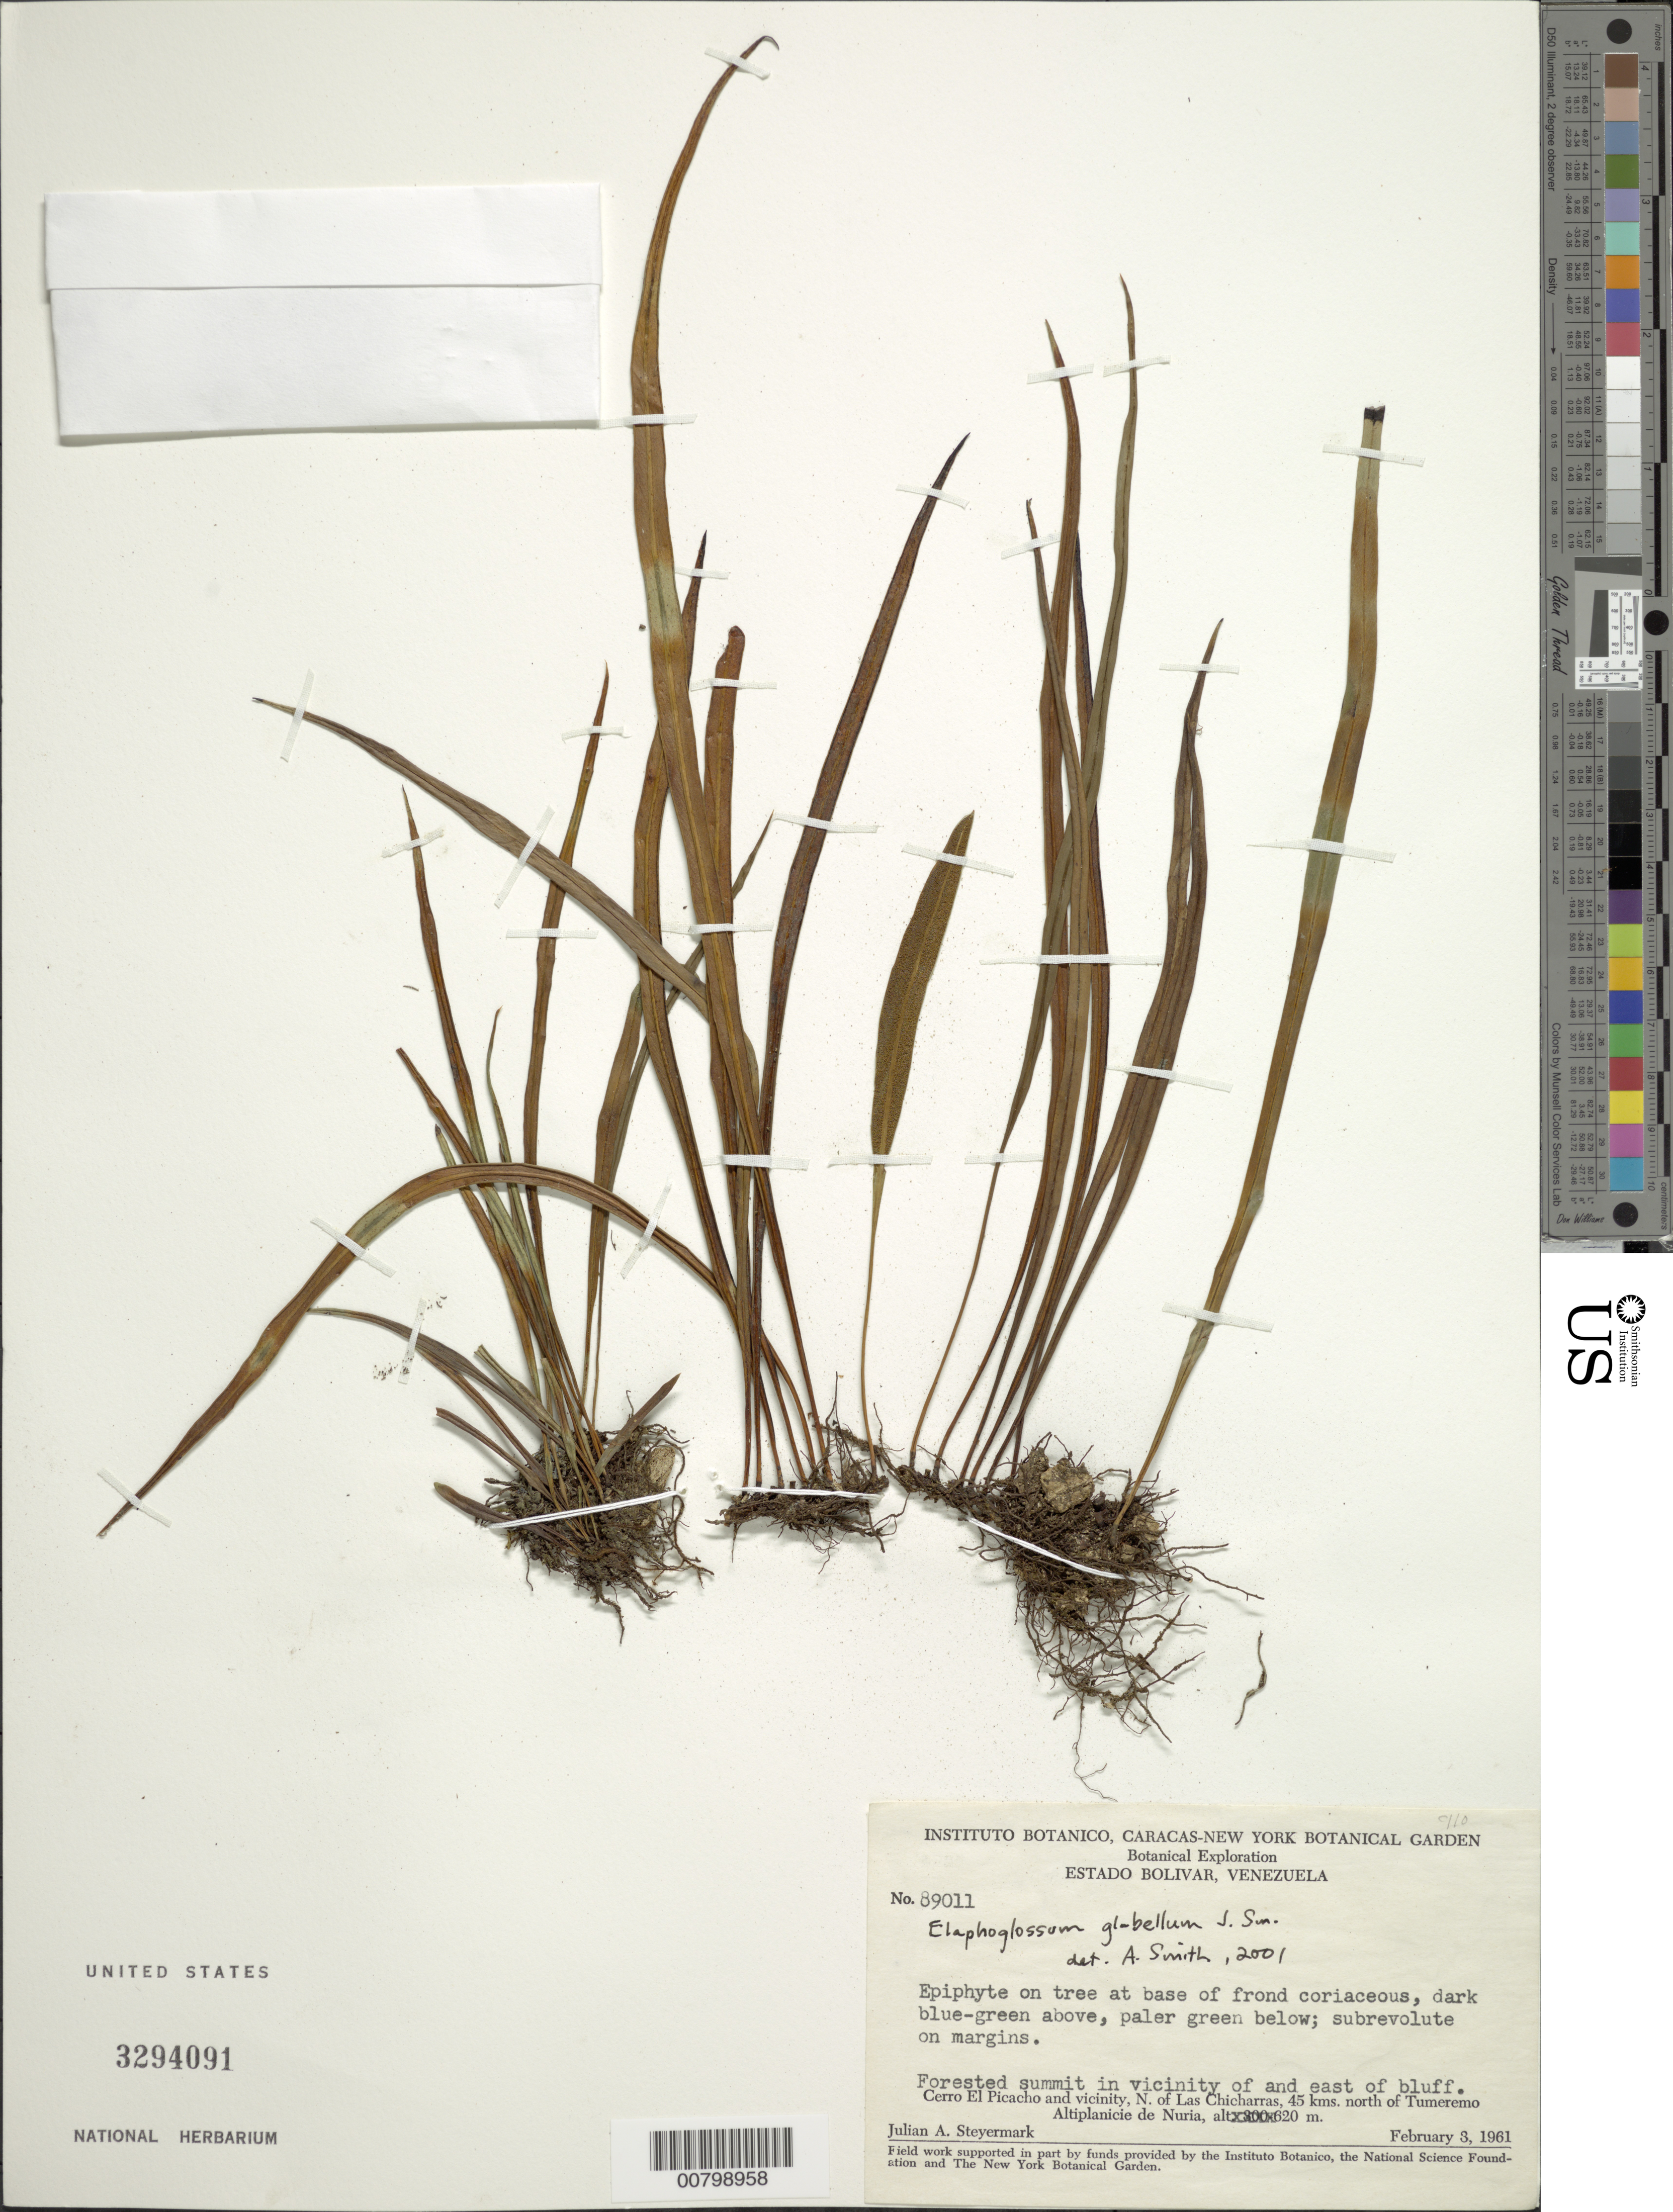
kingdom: Plantae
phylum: Tracheophyta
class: Polypodiopsida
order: Polypodiales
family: Dryopteridaceae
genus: Elaphoglossum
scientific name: Elaphoglossum glabellum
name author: J. Sm.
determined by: Smith, A.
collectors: J. Steyermark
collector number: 89011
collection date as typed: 3-Feb-61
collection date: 1961-02-03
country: Venezuela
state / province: Bolívar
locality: Cerro El Picacho, N of Las Chicharras, 45 km N of Tumeremo, Altiplanicie de Nuria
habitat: Forested summit in vicinity of and east of bluff; base of tree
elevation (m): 620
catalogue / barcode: US 3294091